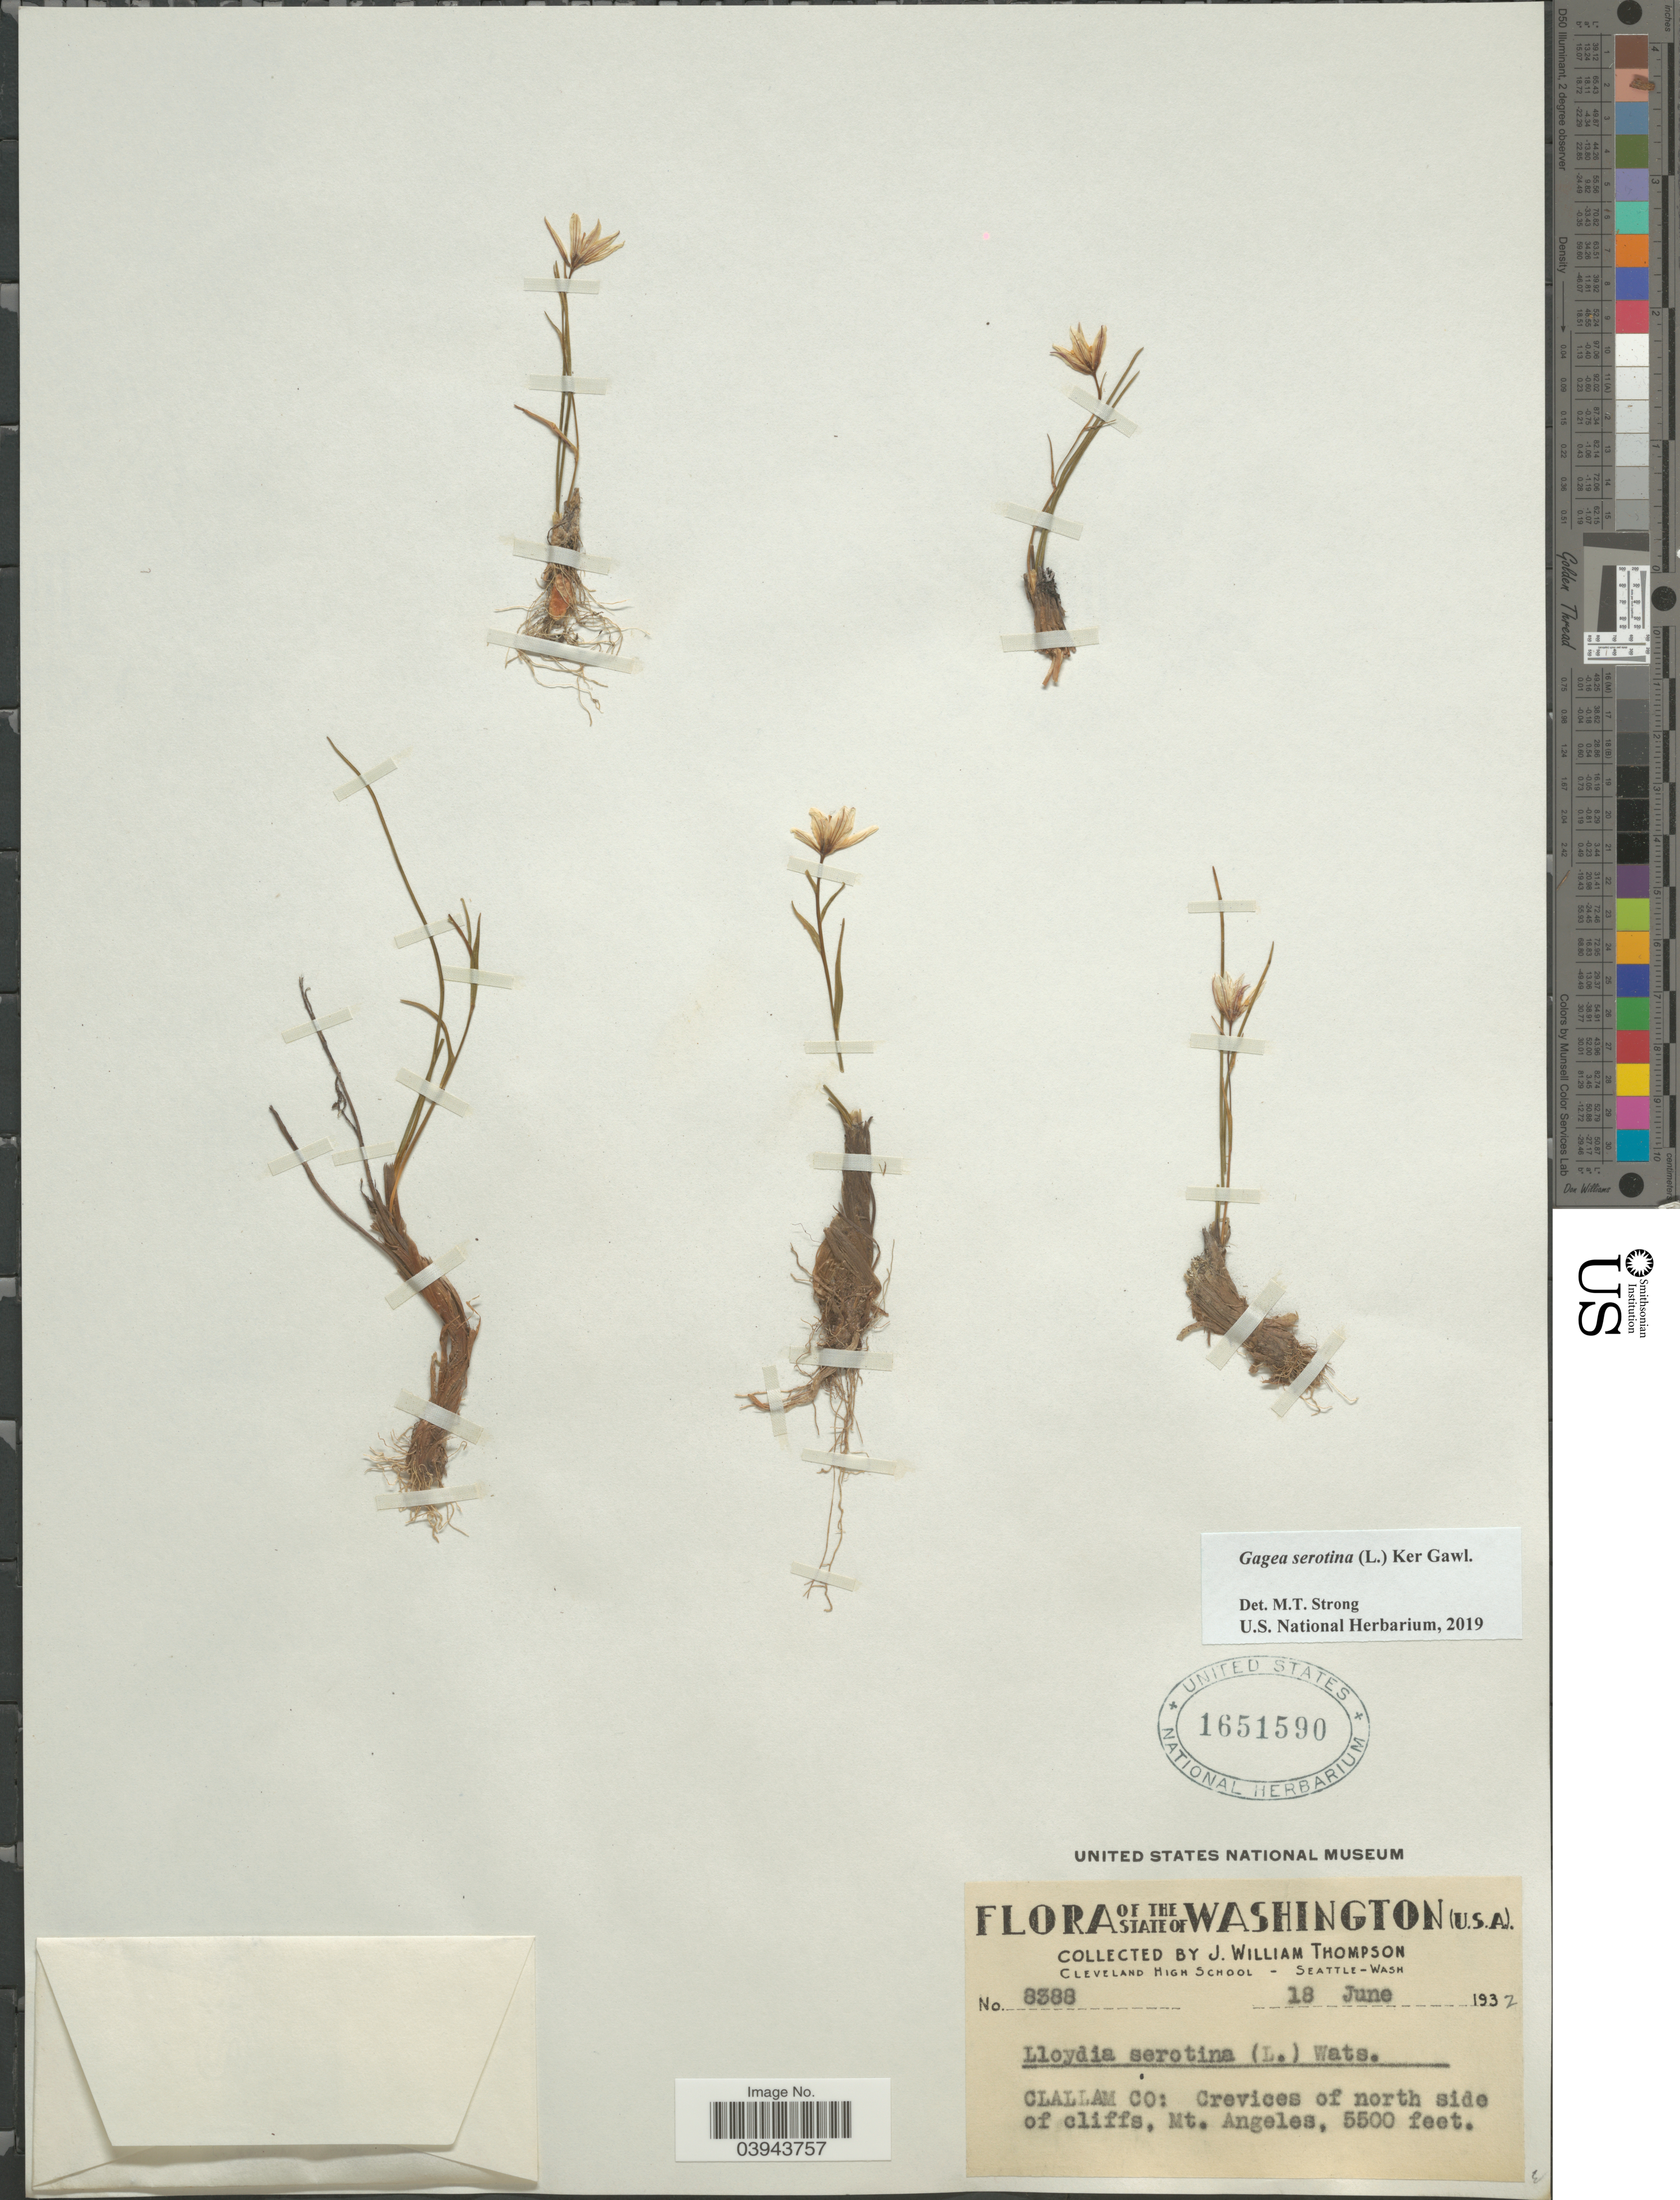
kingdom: Plantae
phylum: Tracheophyta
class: Liliopsida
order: Liliales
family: Liliaceae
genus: Lloydia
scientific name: Lloydia serotina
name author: (L.) Salisb. ex Rchb.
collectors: J. W. Thompson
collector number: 8388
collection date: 1932-06-18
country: United States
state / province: Washington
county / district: Clallam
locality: Clallam Co: Crevices of north side of cliffs, Mt. Angeles.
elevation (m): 1676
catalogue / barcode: US 1651590